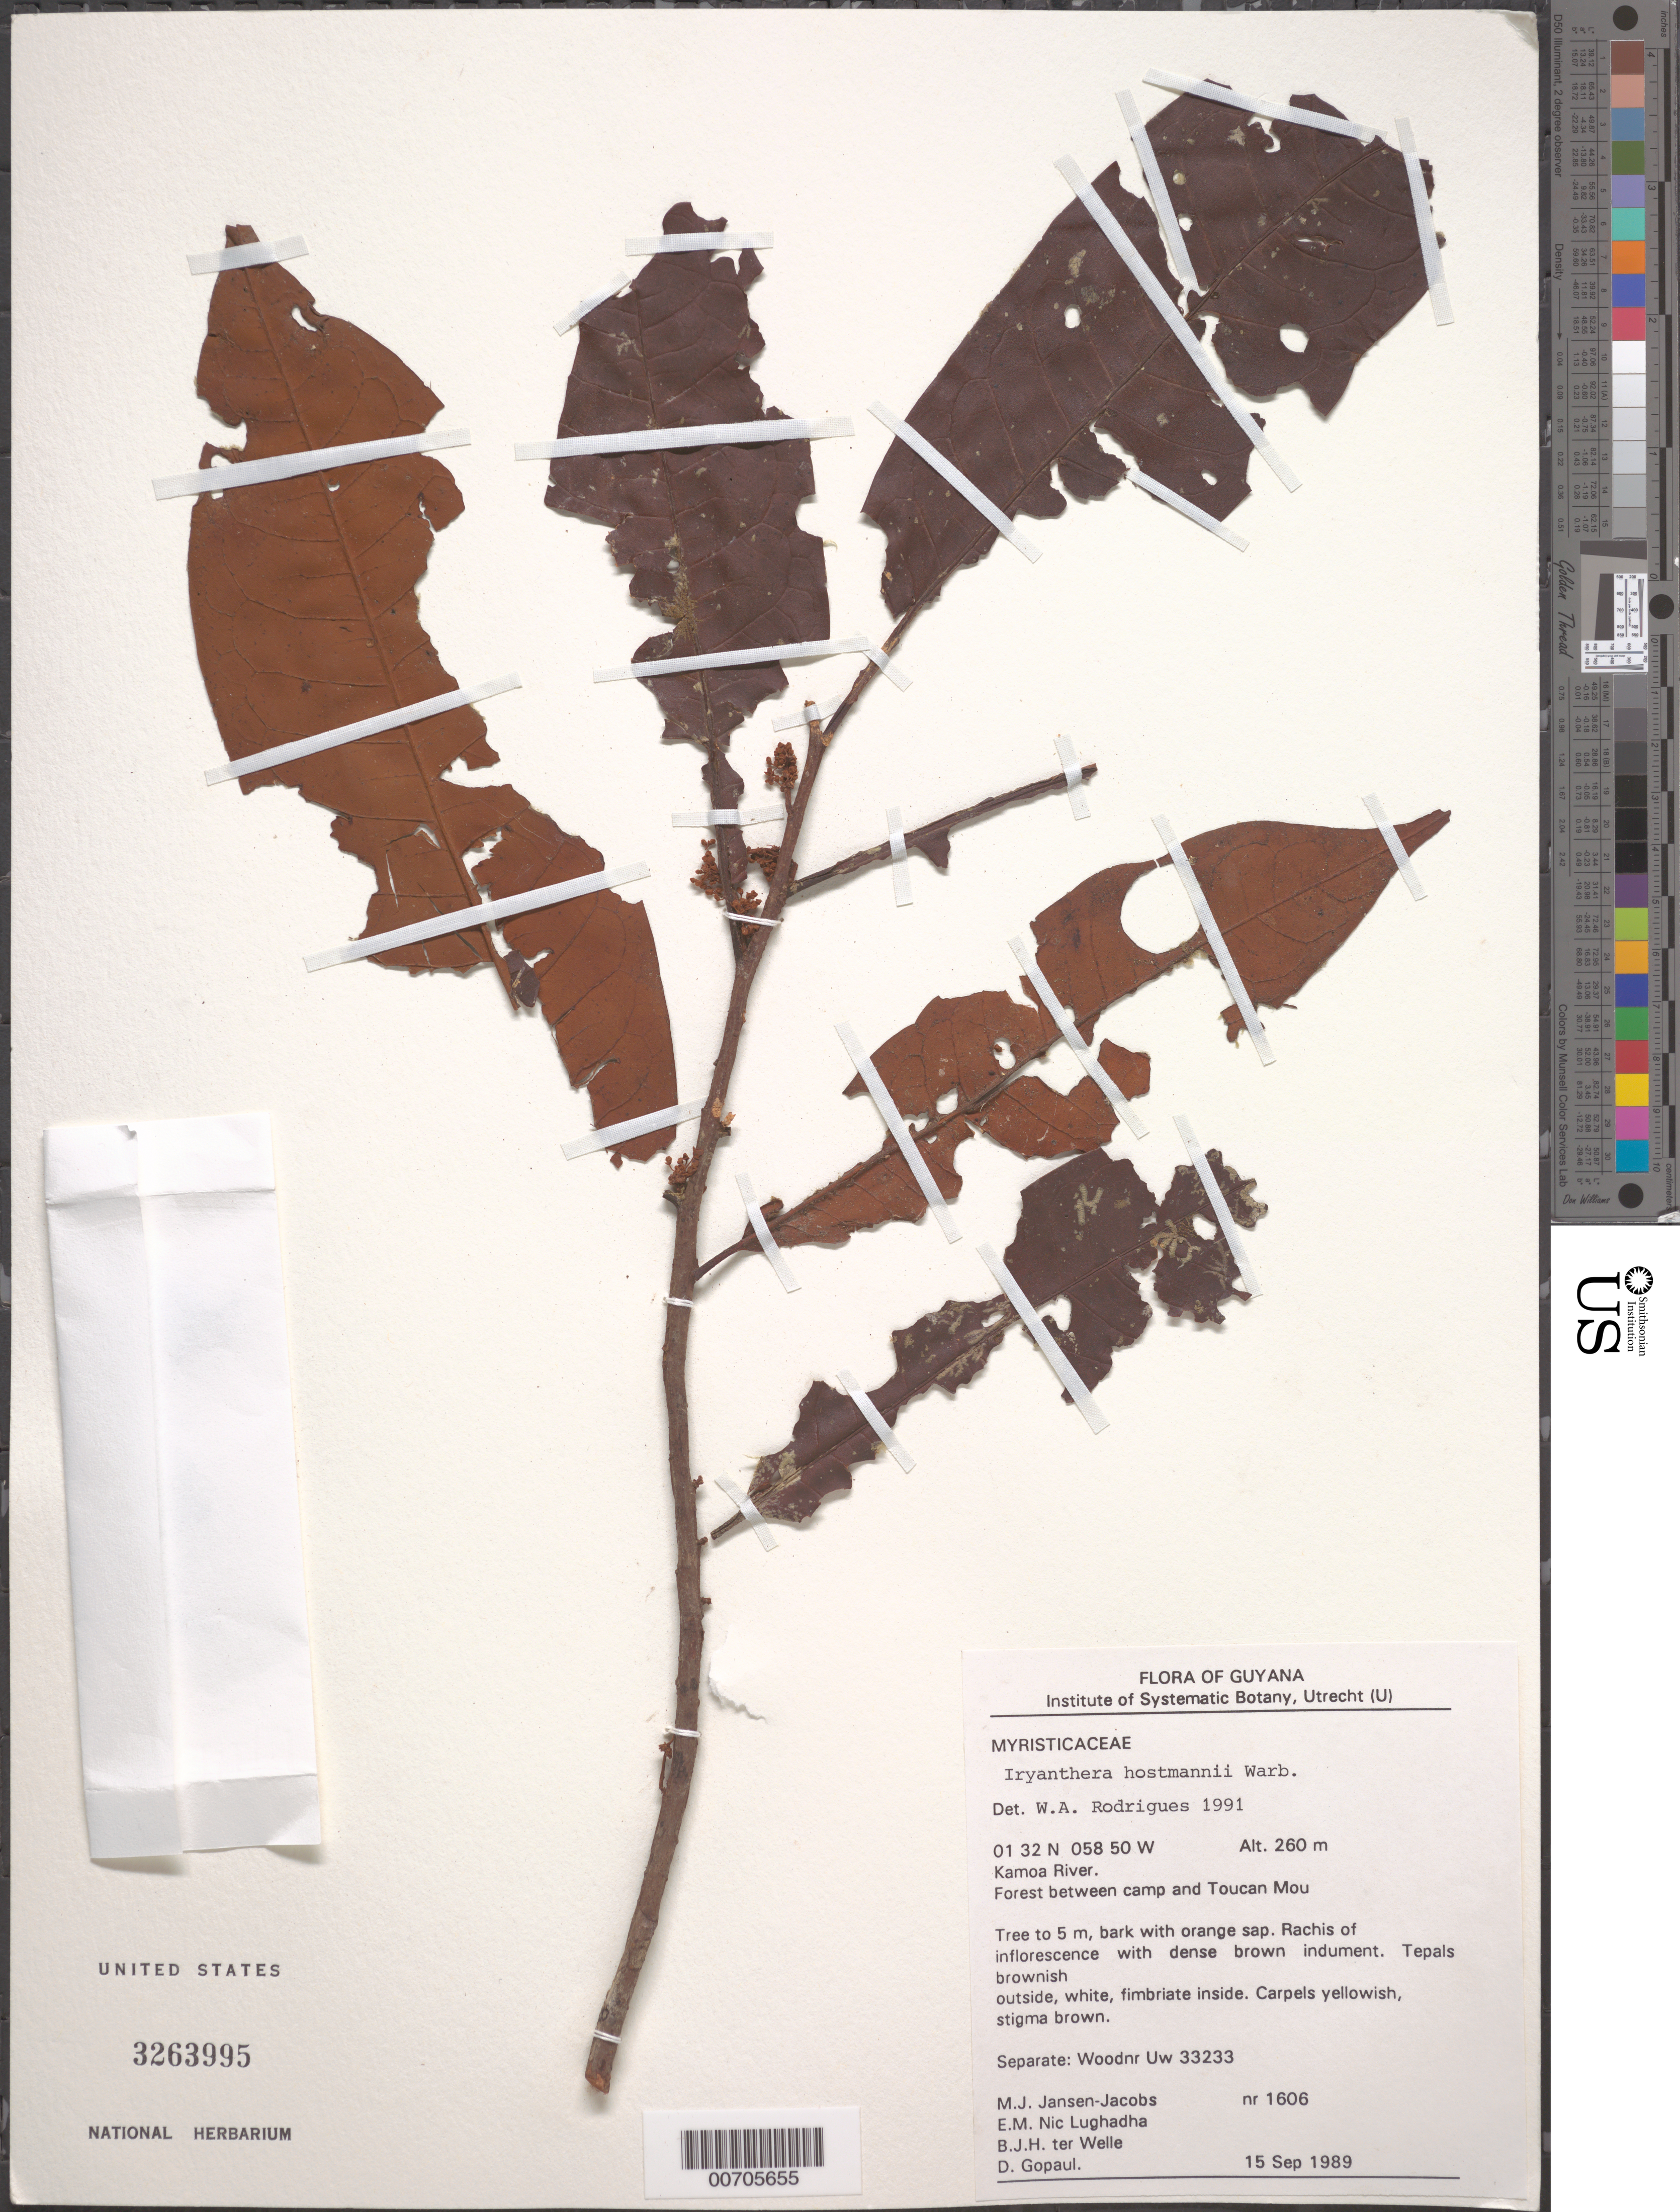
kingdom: Plantae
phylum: Tracheophyta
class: Magnoliopsida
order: Magnoliales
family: Myristicaceae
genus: Iryanthera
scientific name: Iryanthera hostmannii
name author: (Benth.) Warb.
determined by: Rodrigues, W. A.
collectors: M. J. Jansen-Jacobs, E. Nic Lughadha, B. Welle & D. Gopaul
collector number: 1606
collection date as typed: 15-Sep-89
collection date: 1989-09-15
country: Guyana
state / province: U. Takutu-U. Essequibo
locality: Toucan Mountain, Kamoa River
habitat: Forest betw. camp and Toucan Mt.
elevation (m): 260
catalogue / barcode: US 3263995